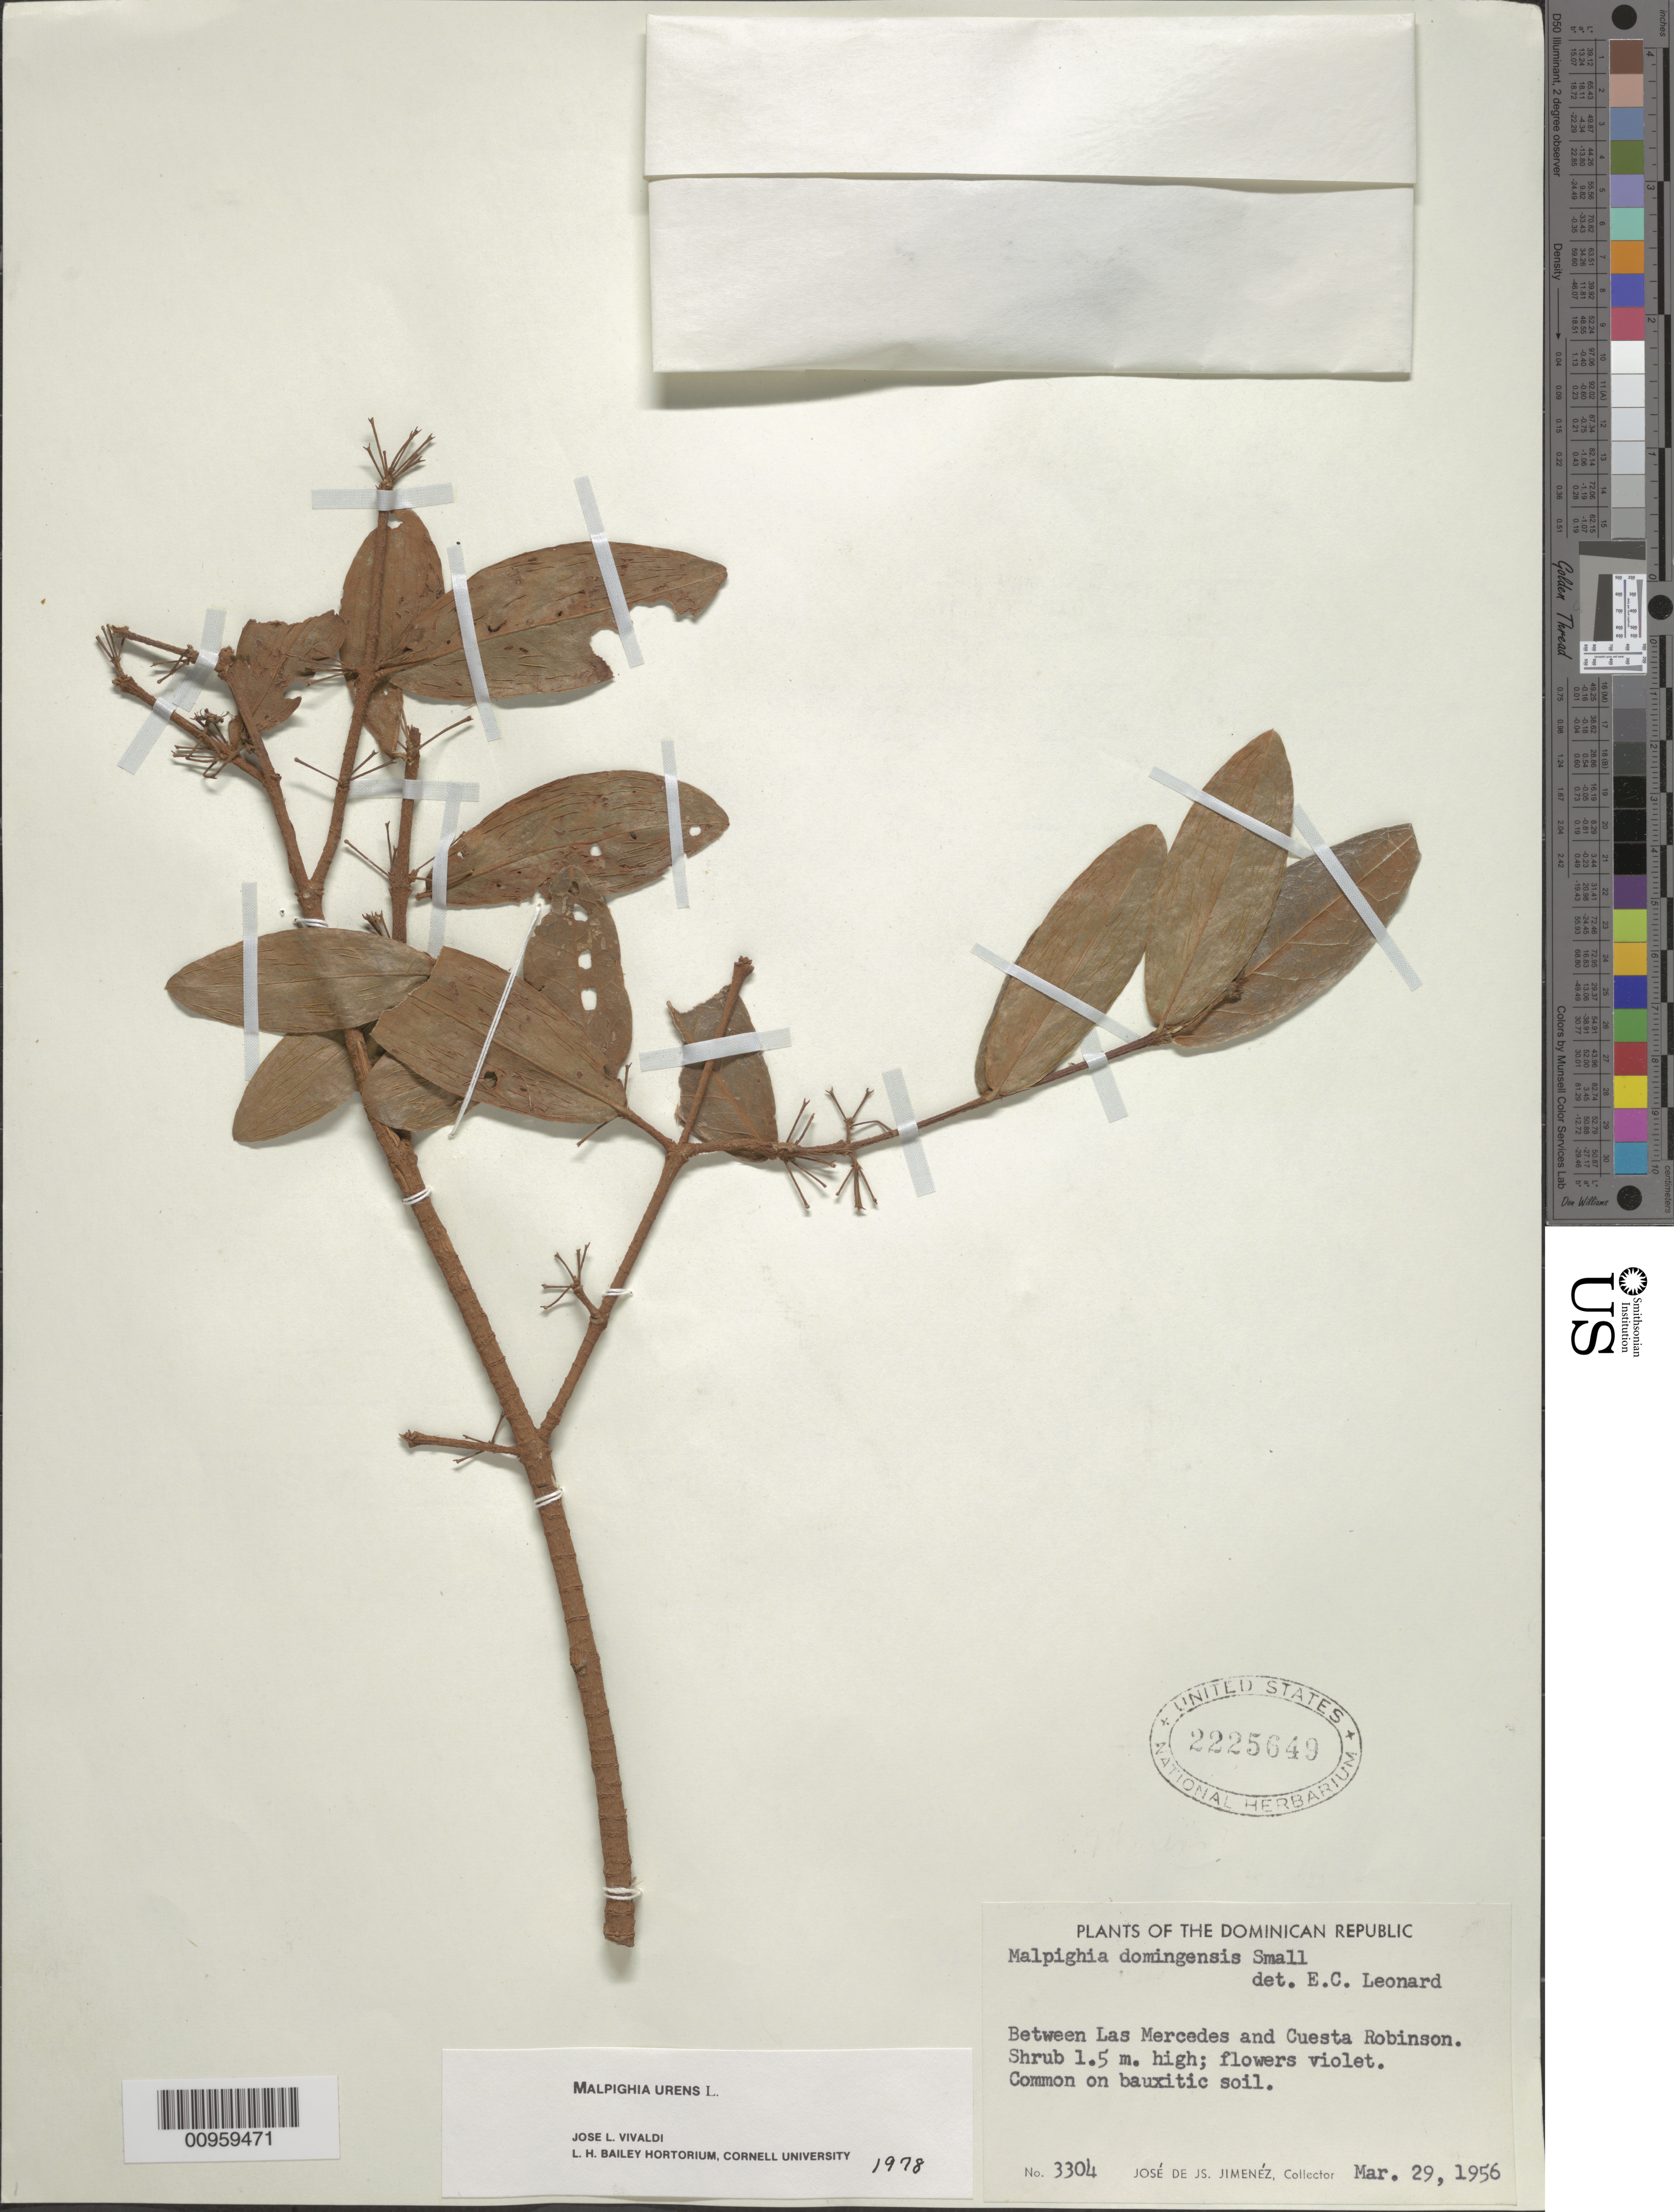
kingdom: Plantae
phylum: Tracheophyta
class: Magnoliopsida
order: Malpighiales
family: Malpighiaceae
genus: Malpighia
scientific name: Malpighia urens subsp. urens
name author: L.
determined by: Vivaldi, J. L., (BH), Cornell University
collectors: J. J. Jiménez Almonte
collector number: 3304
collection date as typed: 29 Mar 1956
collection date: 1956-03-29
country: Dominican Republic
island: Hispaniola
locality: Between Las Mercedes and Cuesta Robinson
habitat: On bauxitic soil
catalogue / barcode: US 2225649